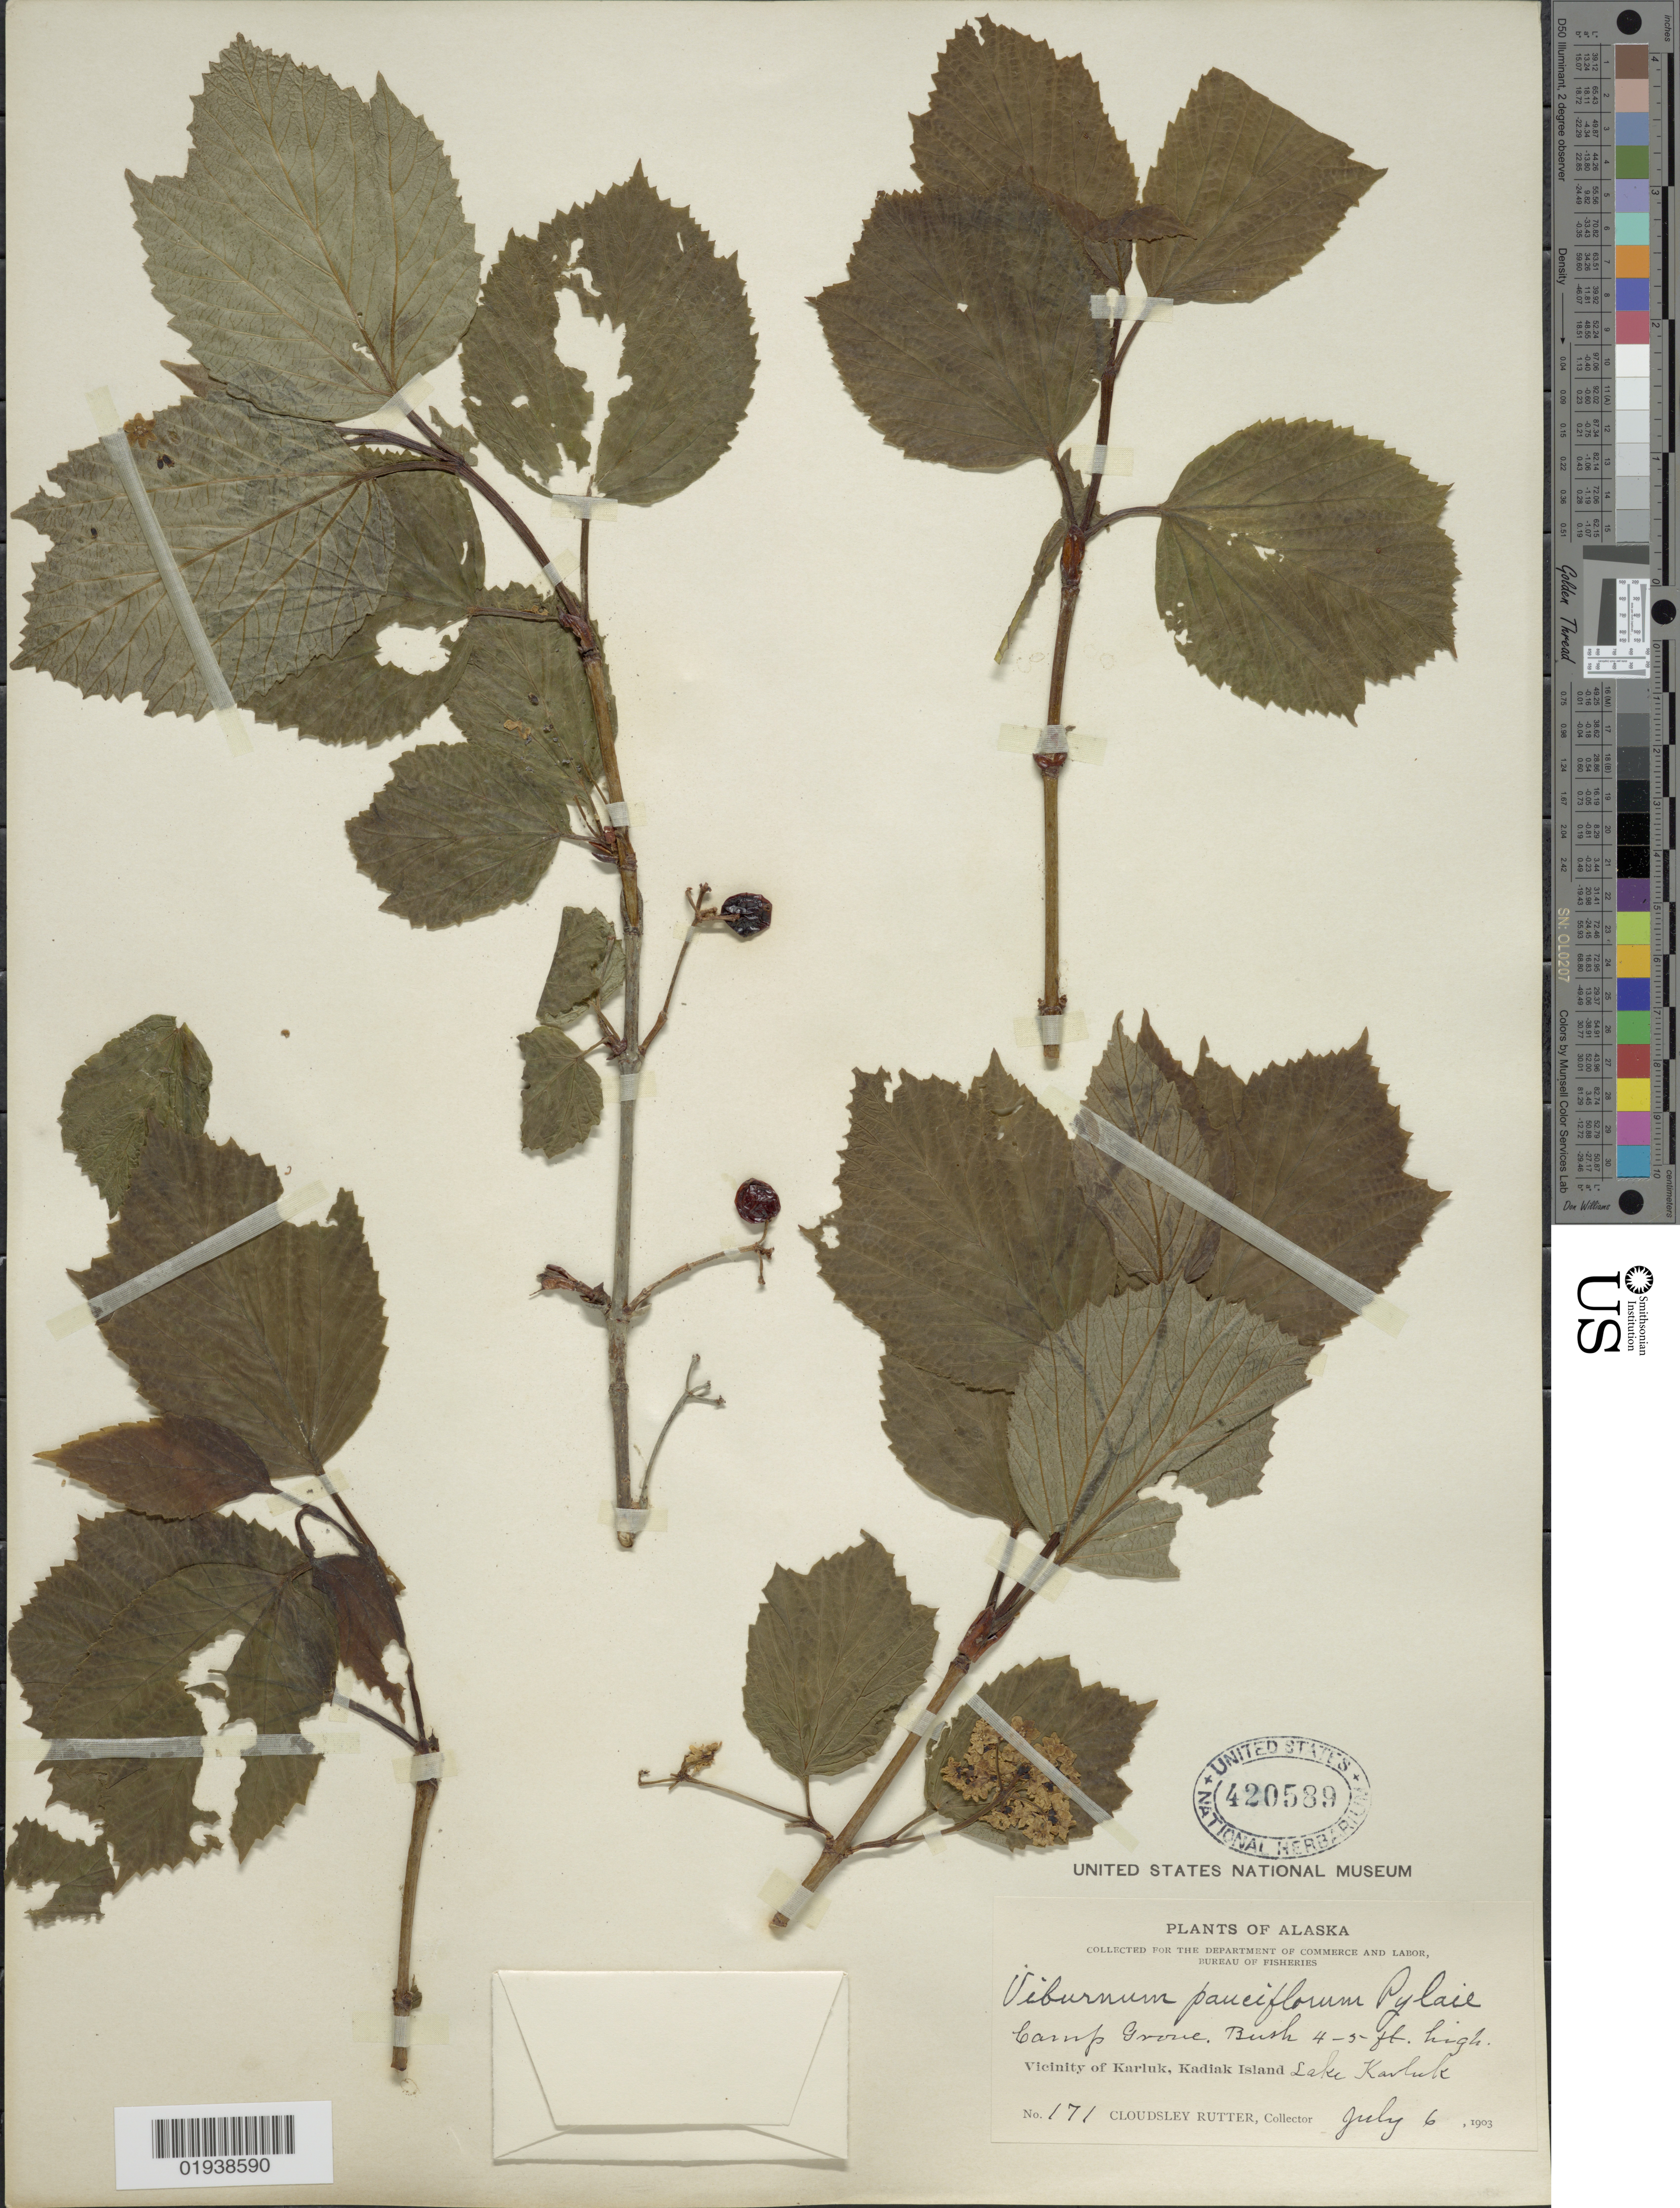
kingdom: Plantae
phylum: Tracheophyta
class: Magnoliopsida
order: Dipsacales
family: Viburnaceae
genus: Viburnum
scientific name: Viburnum edule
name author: (Michx.) Raf.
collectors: C. Rutter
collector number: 171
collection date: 1903-07-06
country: United States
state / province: Alaska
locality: Camp Grove, Vicinity of Karluk, Kadiak Island, Lake Karluk.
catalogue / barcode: US 420589